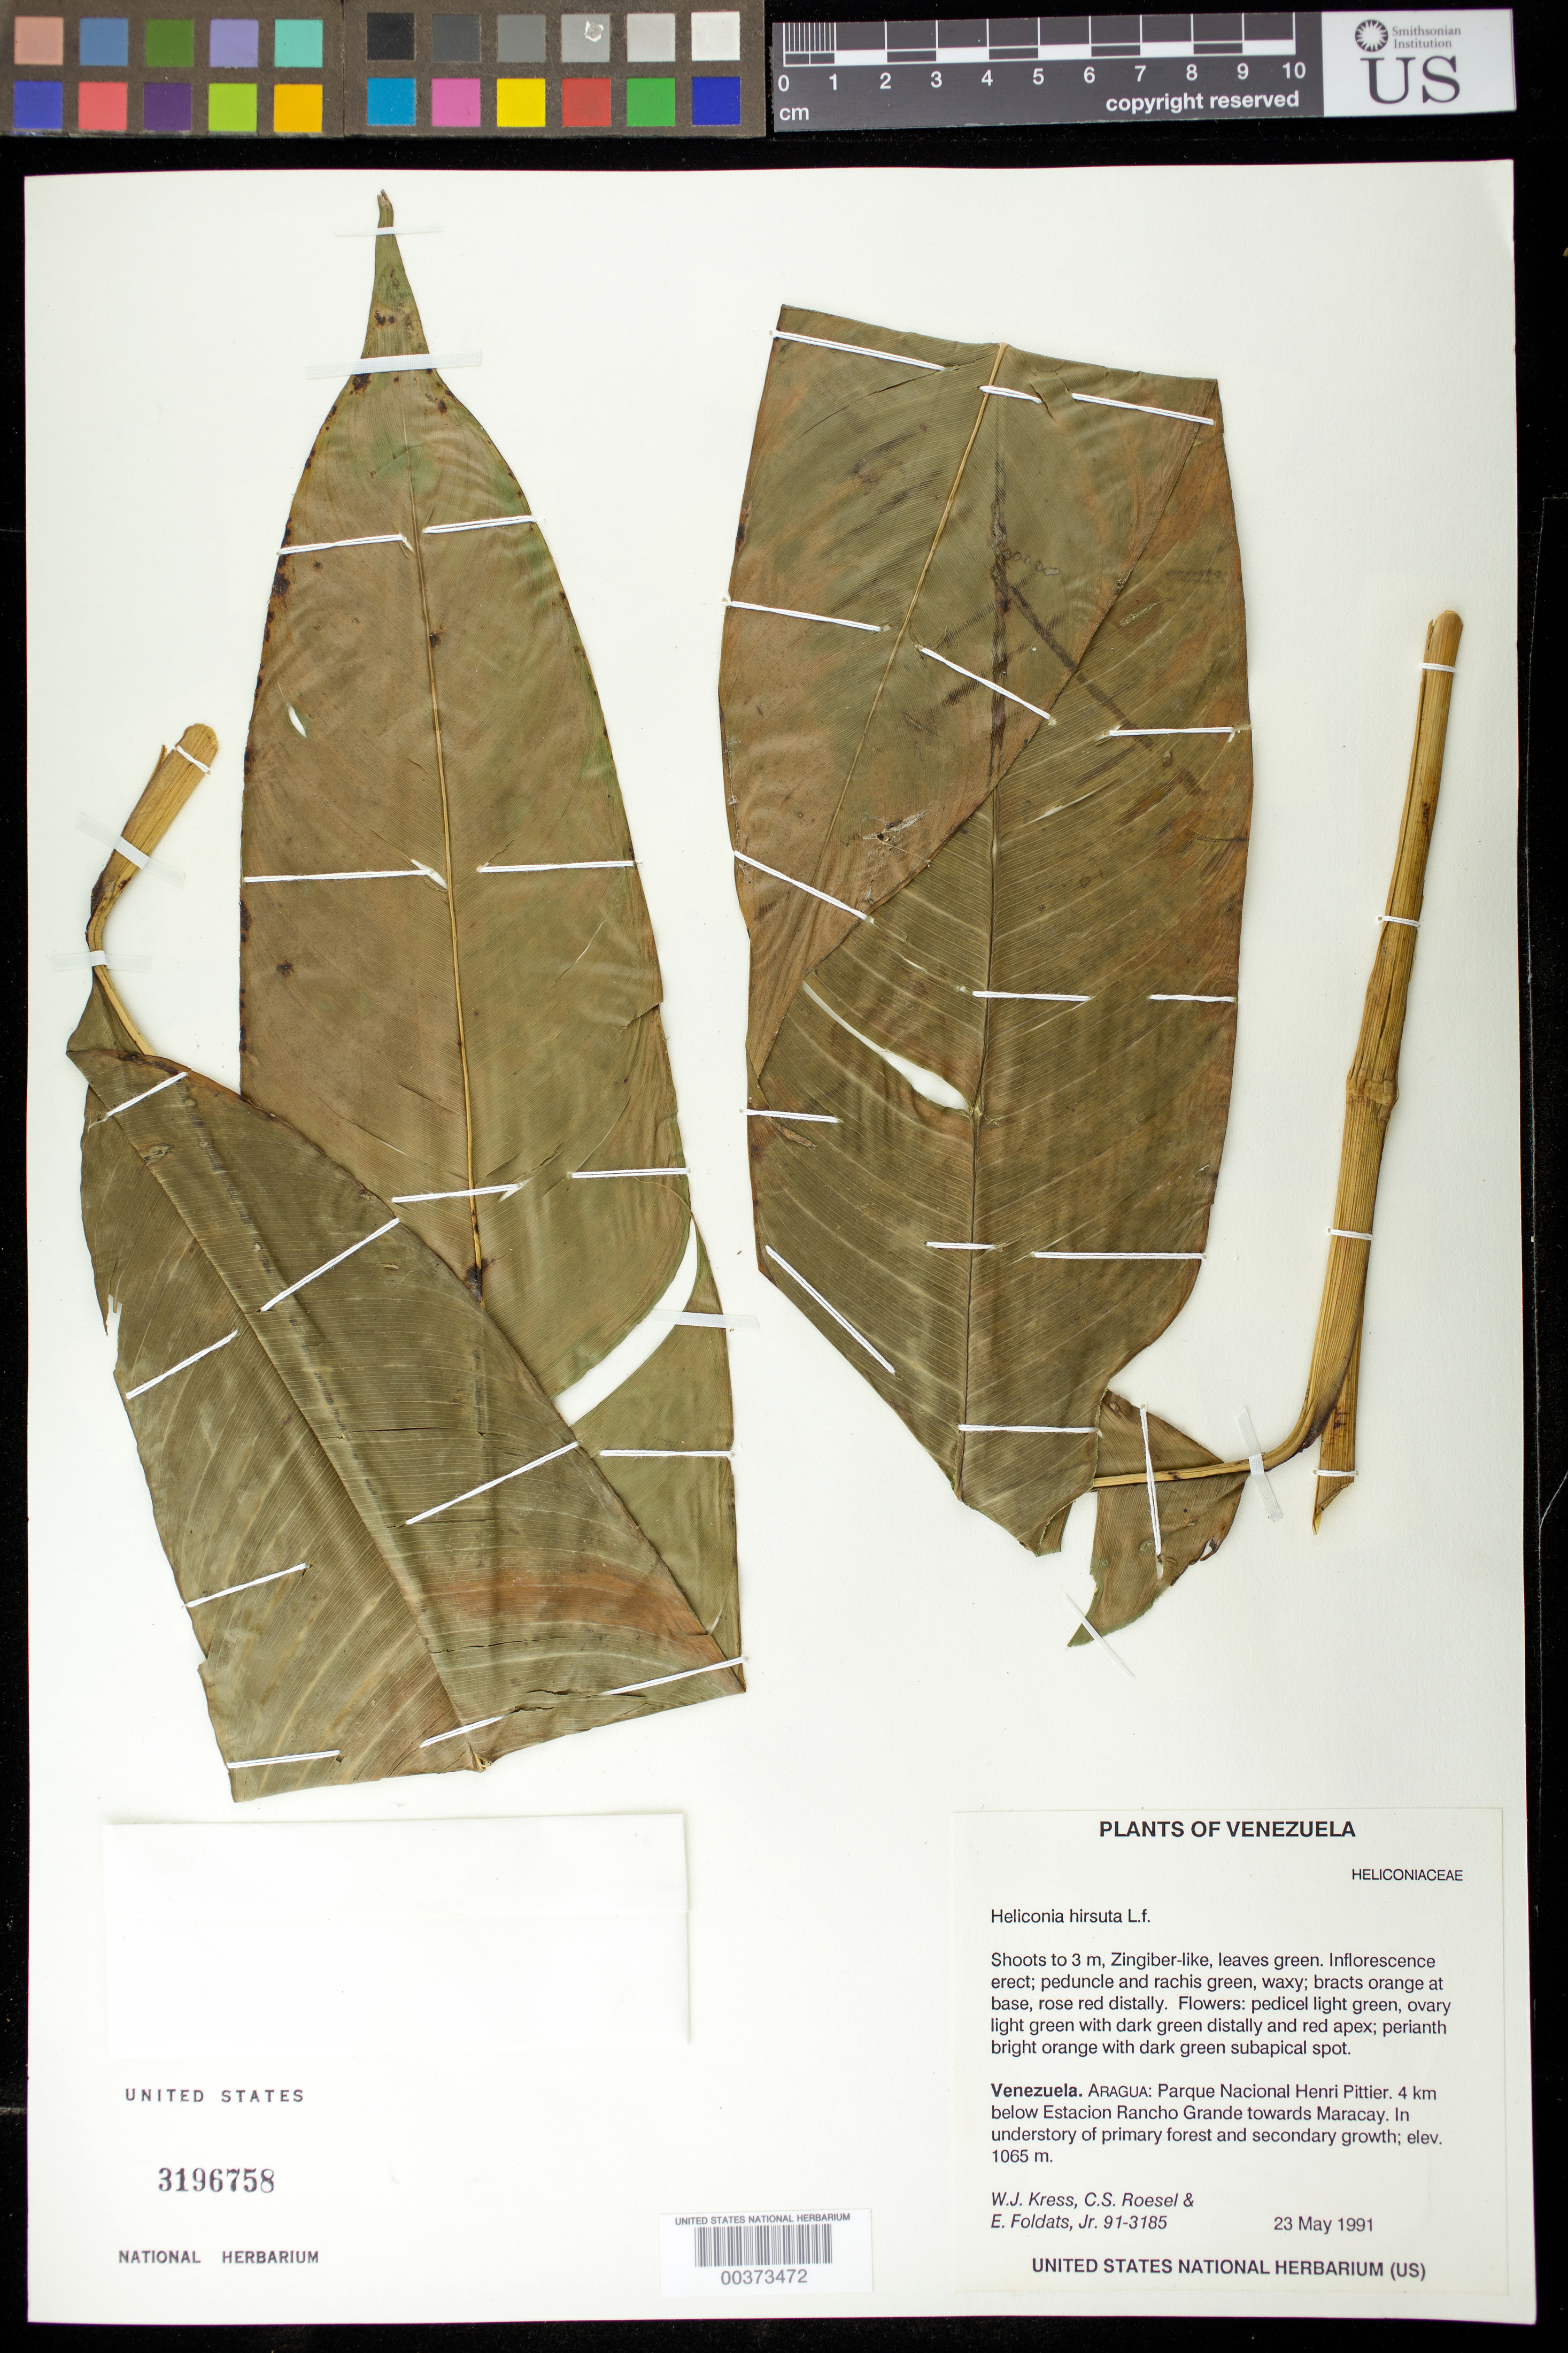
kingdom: Plantae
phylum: Tracheophyta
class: Liliopsida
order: Zingiberales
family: Heliconiaceae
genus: Heliconia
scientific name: Heliconia hirsuta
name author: L. f.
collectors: W. J. Kress, C. S. Roesel & E. Foldats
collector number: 91-3185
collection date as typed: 23 May 1991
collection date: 1991-05-23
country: Venezuela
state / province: Aragua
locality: Parque nacional henri pittier; 4 km below estacion biologia rancho grande towards maracay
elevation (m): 1065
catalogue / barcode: US 3196758